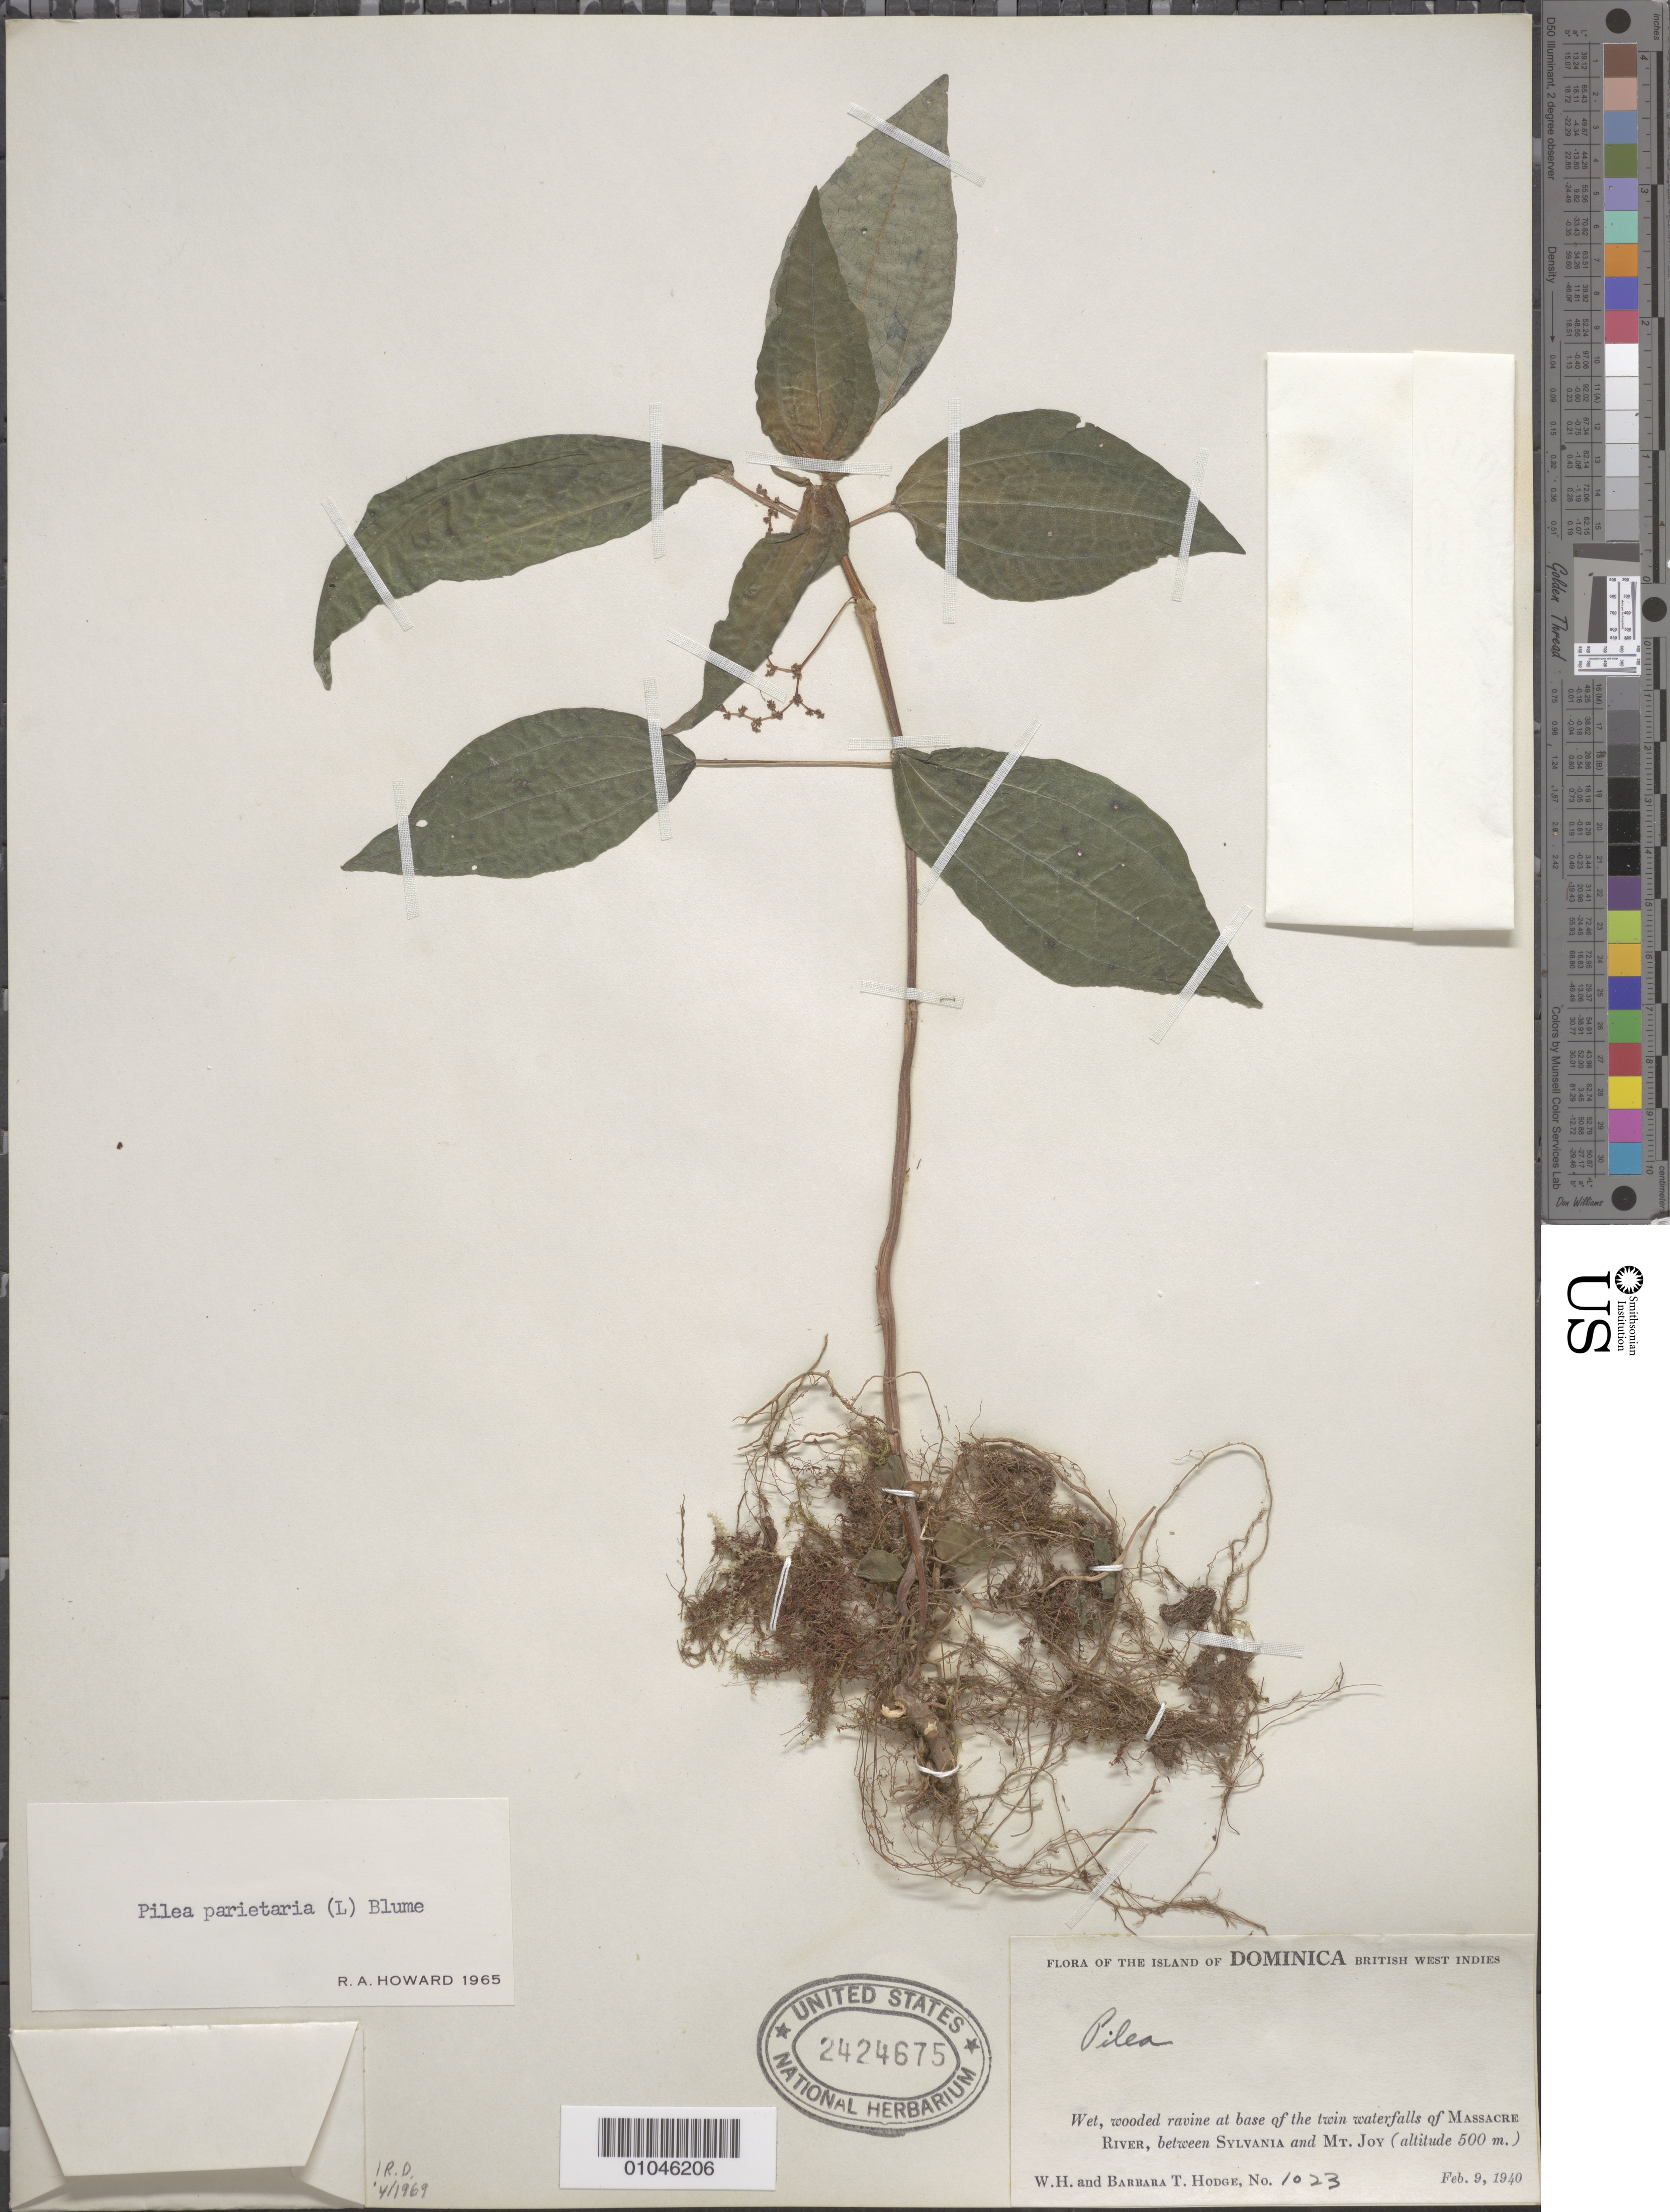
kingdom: Plantae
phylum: Tracheophyta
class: Magnoliopsida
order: Rosales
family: Urticaceae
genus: Pilea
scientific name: Pilea parietaria var. parietaria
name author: (L.) Blume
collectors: B. Hodge & W. Hodge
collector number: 1023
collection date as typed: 09 Feb 1940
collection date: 1940-02-09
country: Dominica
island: Dominica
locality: Wet, wooded ravine at base of the twin waterfalls of Massacre River, between Sylvania and Mt. Joy.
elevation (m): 500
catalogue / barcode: US 2424675